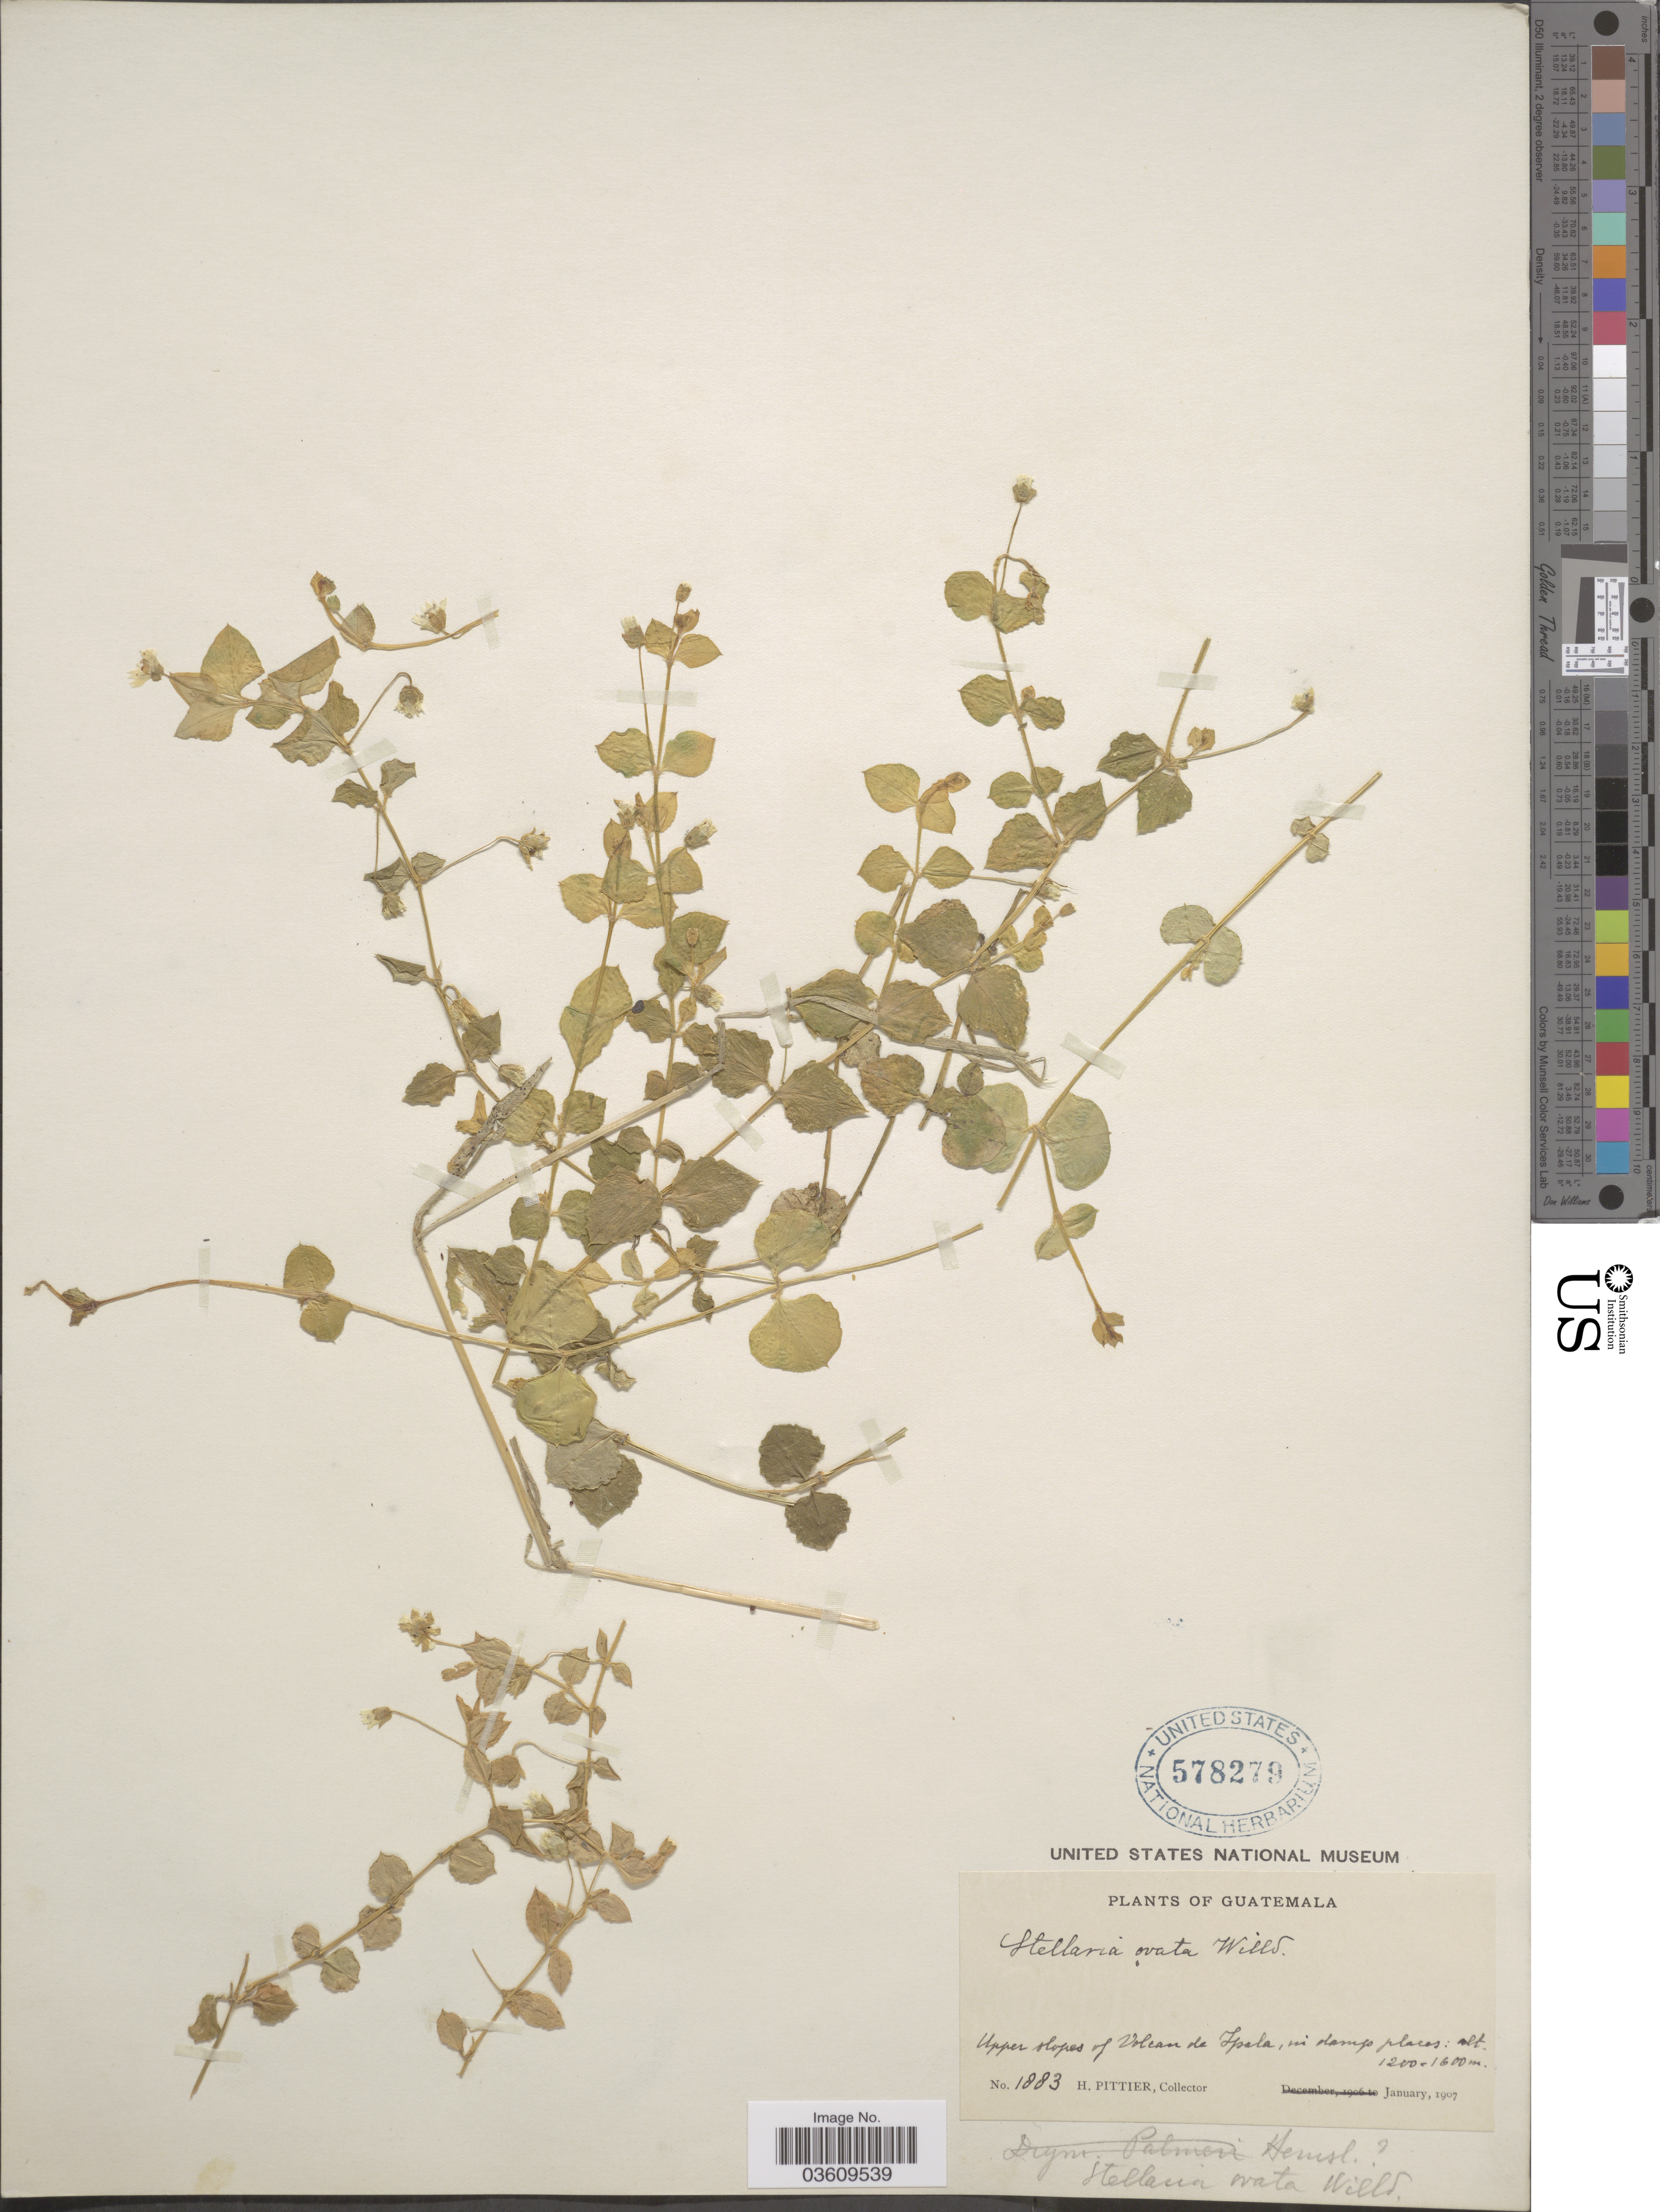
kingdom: Plantae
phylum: Tracheophyta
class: Magnoliopsida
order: Caryophyllales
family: Caryophyllaceae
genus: Stellaria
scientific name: Stellaria ovata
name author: Willd.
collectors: H. F. Pittier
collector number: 1883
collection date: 1907-01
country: Guatemala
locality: Upper slopes of Volcan de Ipala.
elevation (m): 1200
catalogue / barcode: US 578279